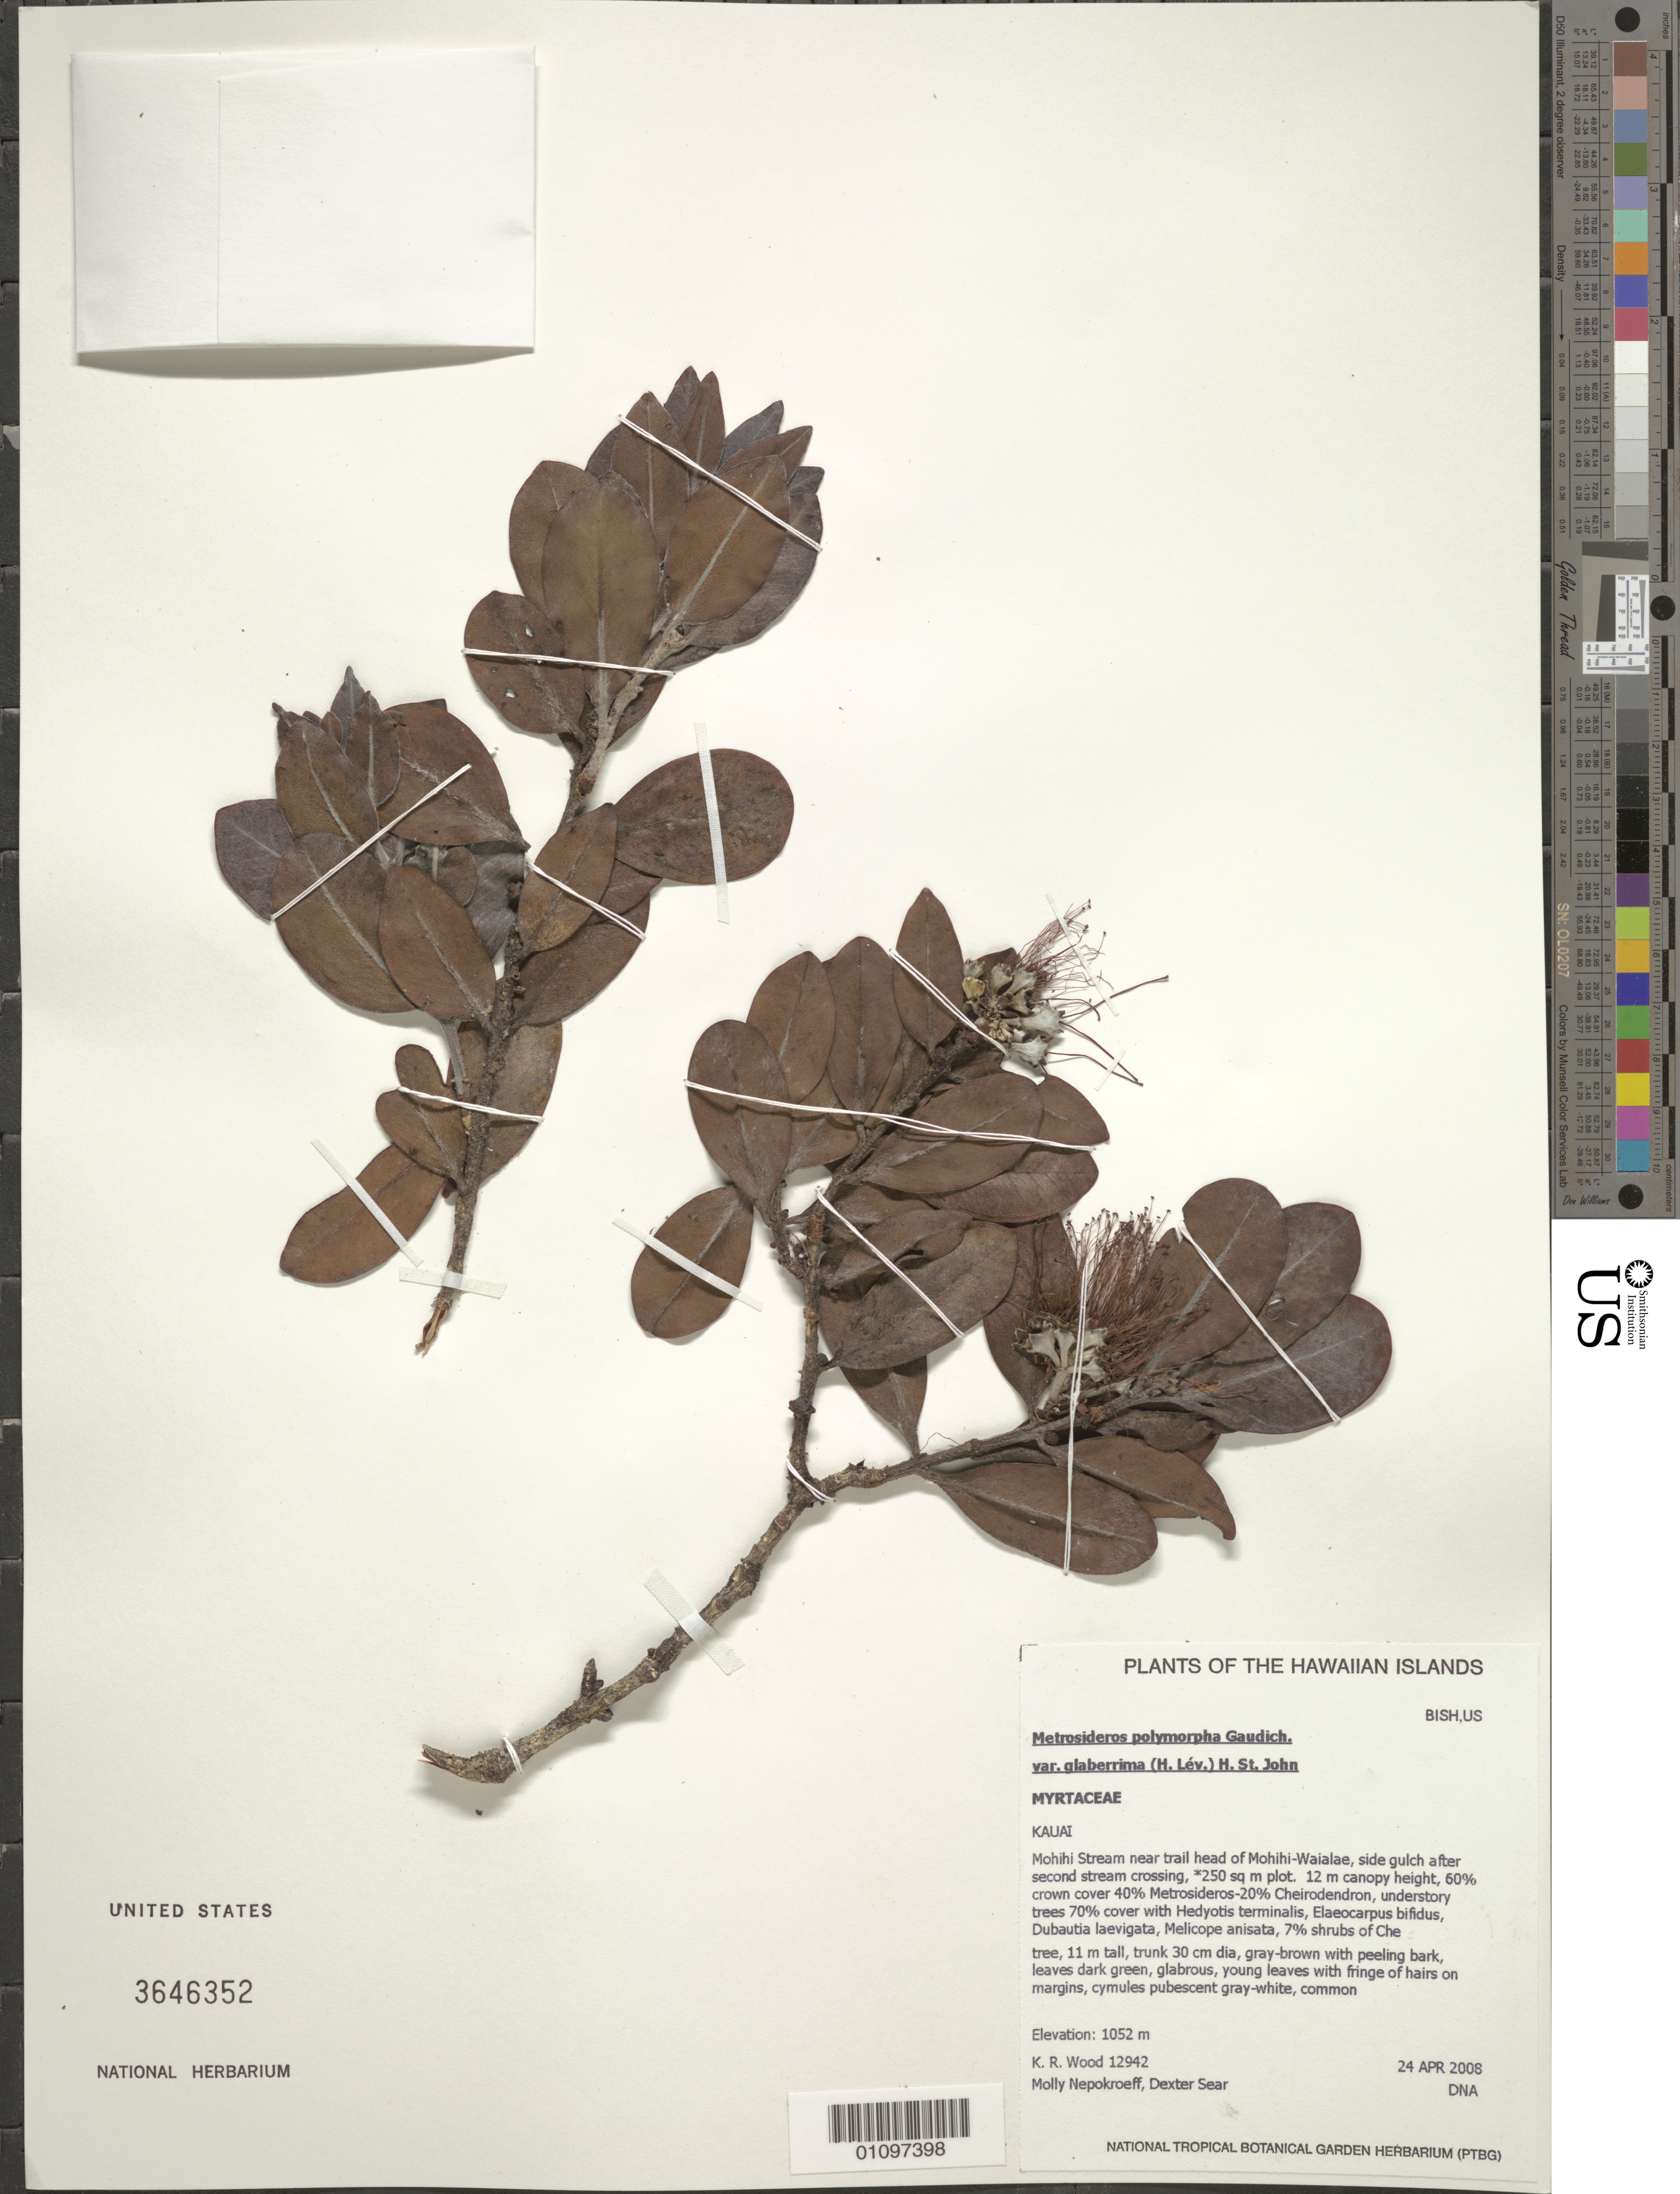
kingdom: Plantae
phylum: Tracheophyta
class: Magnoliopsida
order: Myrtales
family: Myrtaceae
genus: Metrosideros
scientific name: Metrosideros polymorpha var. glaberrima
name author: (H. Lév.) H. St. John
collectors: K. R. Wood, M. Nepokroeff & D. Sear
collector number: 12942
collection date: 2008-04-24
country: United States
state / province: Hawaii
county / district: Kauai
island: Kaua'i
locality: Mohihi Stream near trail head of Mohihi-Waialae, side gulch after second stream crossing, 250 sq m plot.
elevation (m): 1052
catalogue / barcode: US 3646352